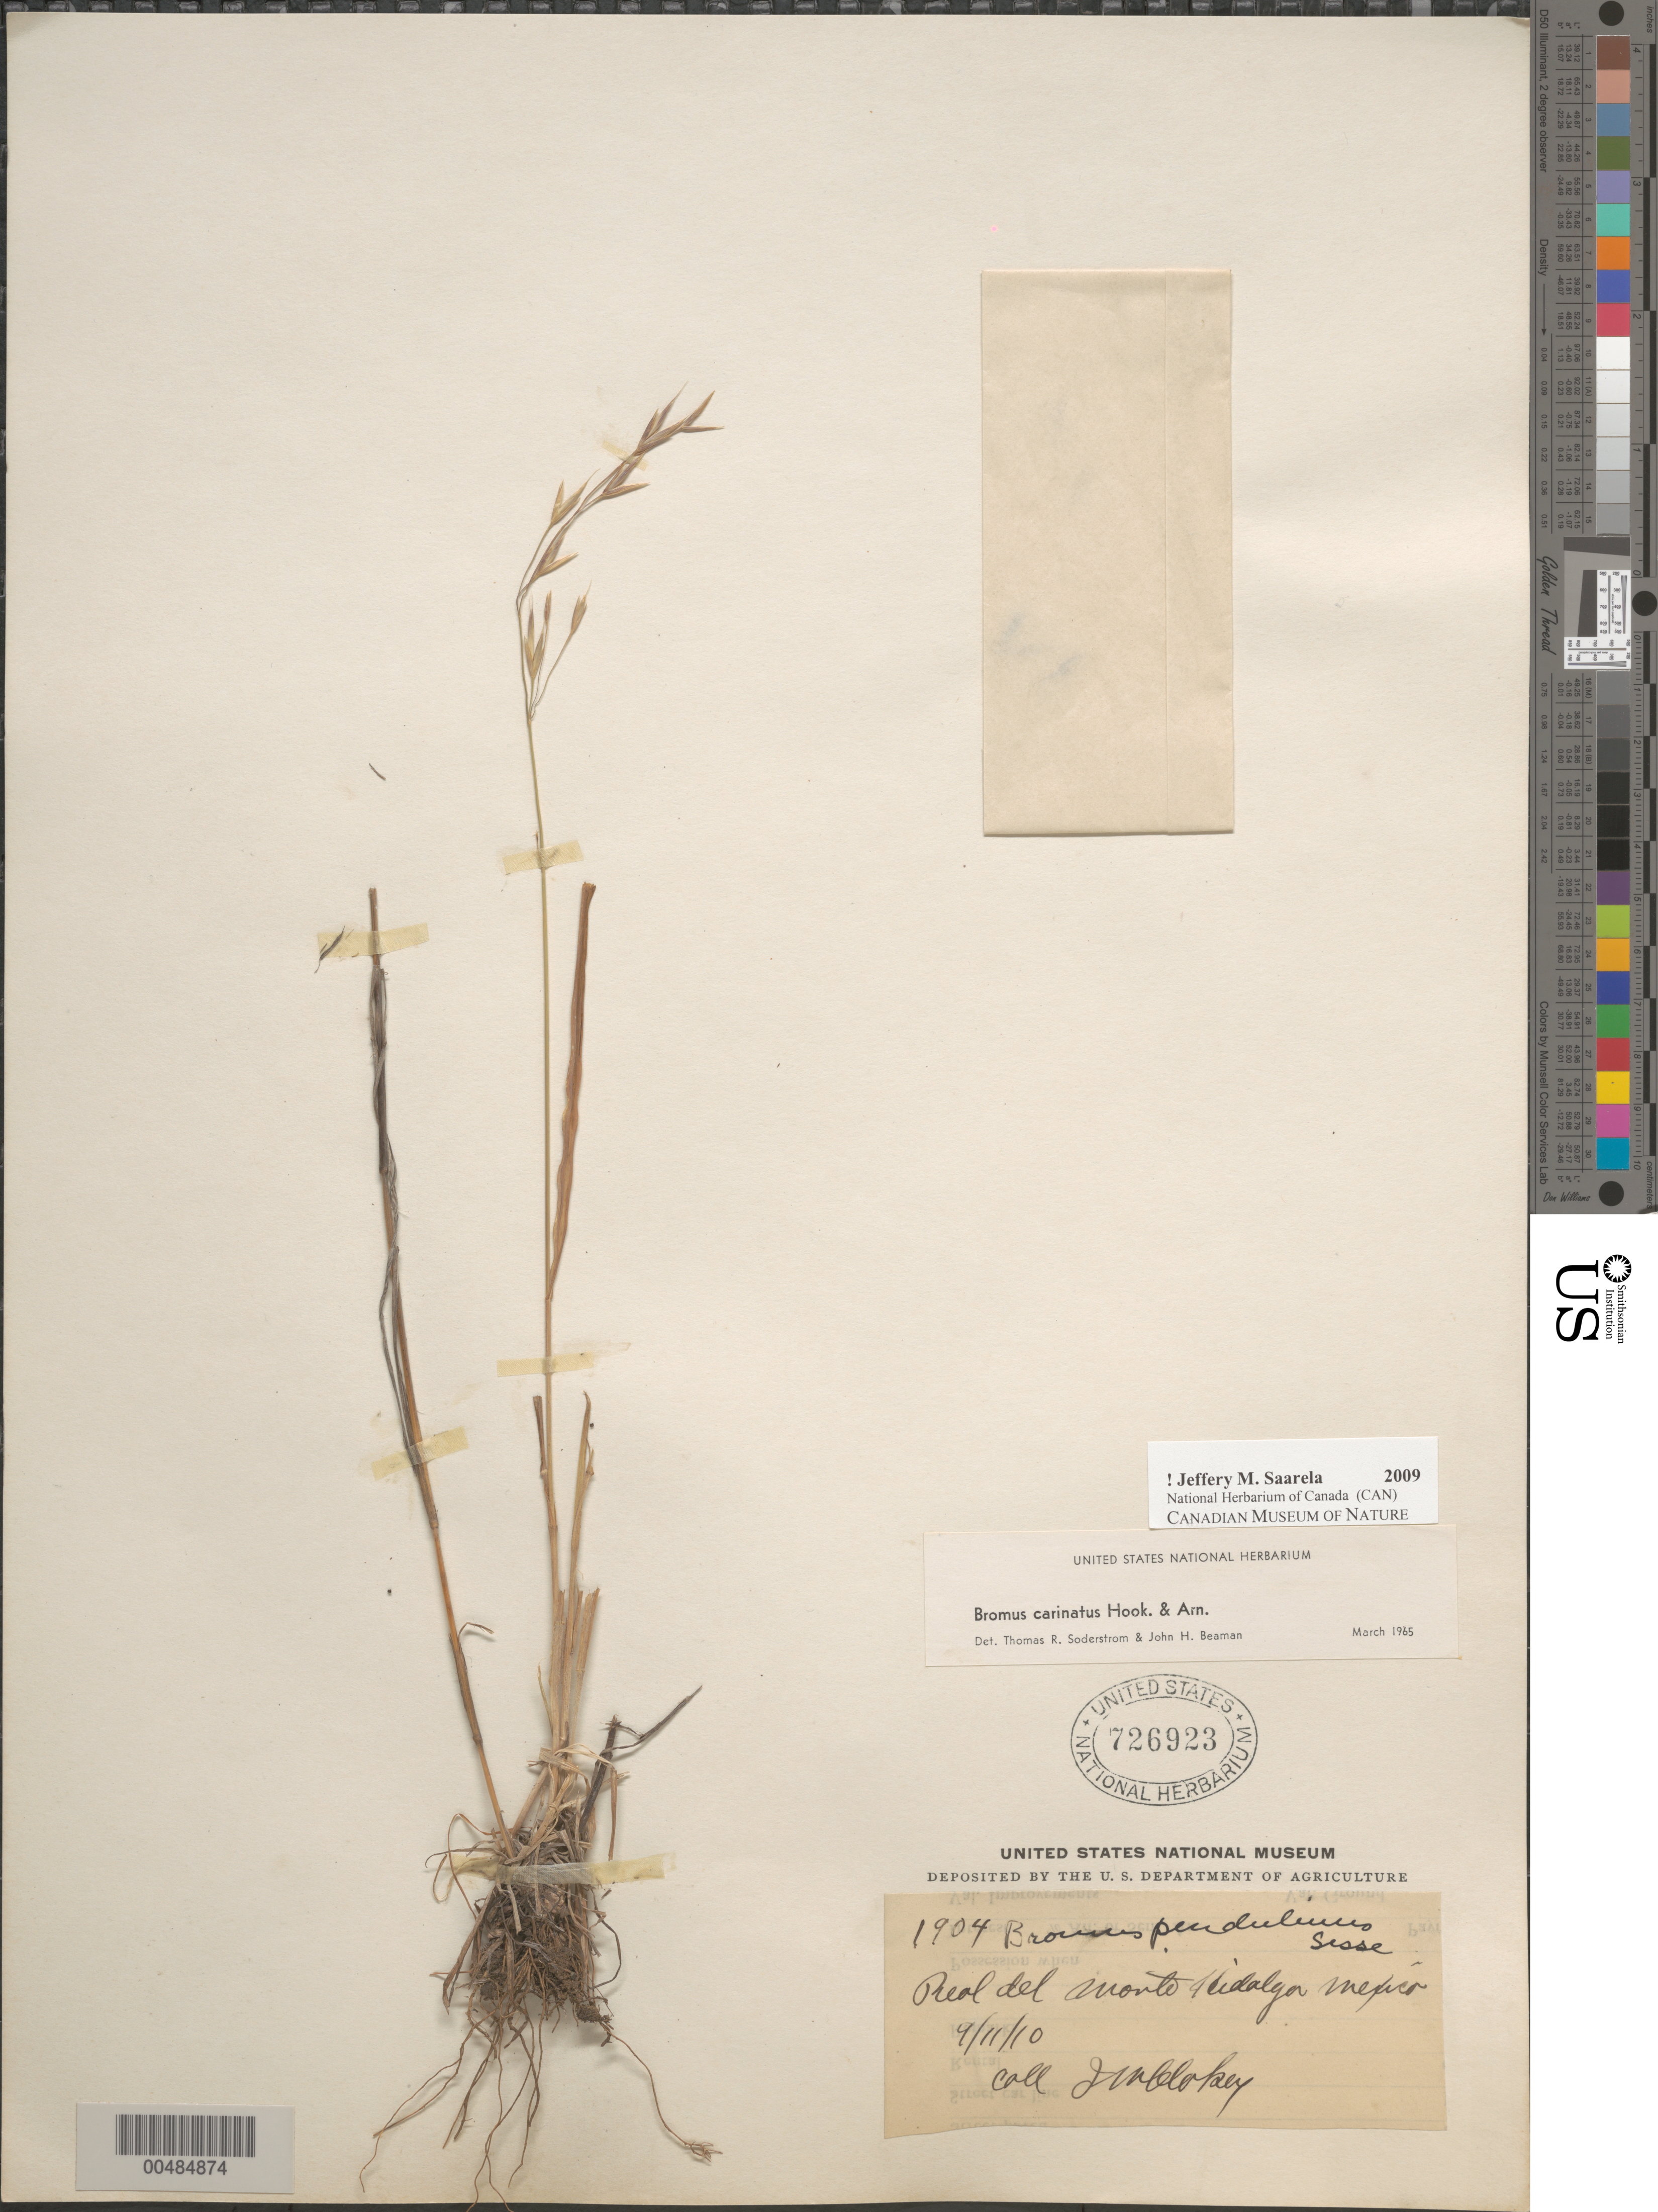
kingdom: Plantae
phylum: Tracheophyta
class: Liliopsida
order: Poales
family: Poaceae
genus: Bromus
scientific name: Bromus carinatus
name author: Hook. & Arn.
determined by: Soderstrom, T. R.; Beaman, J. H.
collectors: I. W. Clokey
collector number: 1904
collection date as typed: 9 Nov 1910 or 11 Sep 1910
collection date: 1910-09-11 or 1910-11-09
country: Mexico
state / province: Hidalgo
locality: Real del Monto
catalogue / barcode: US 726923